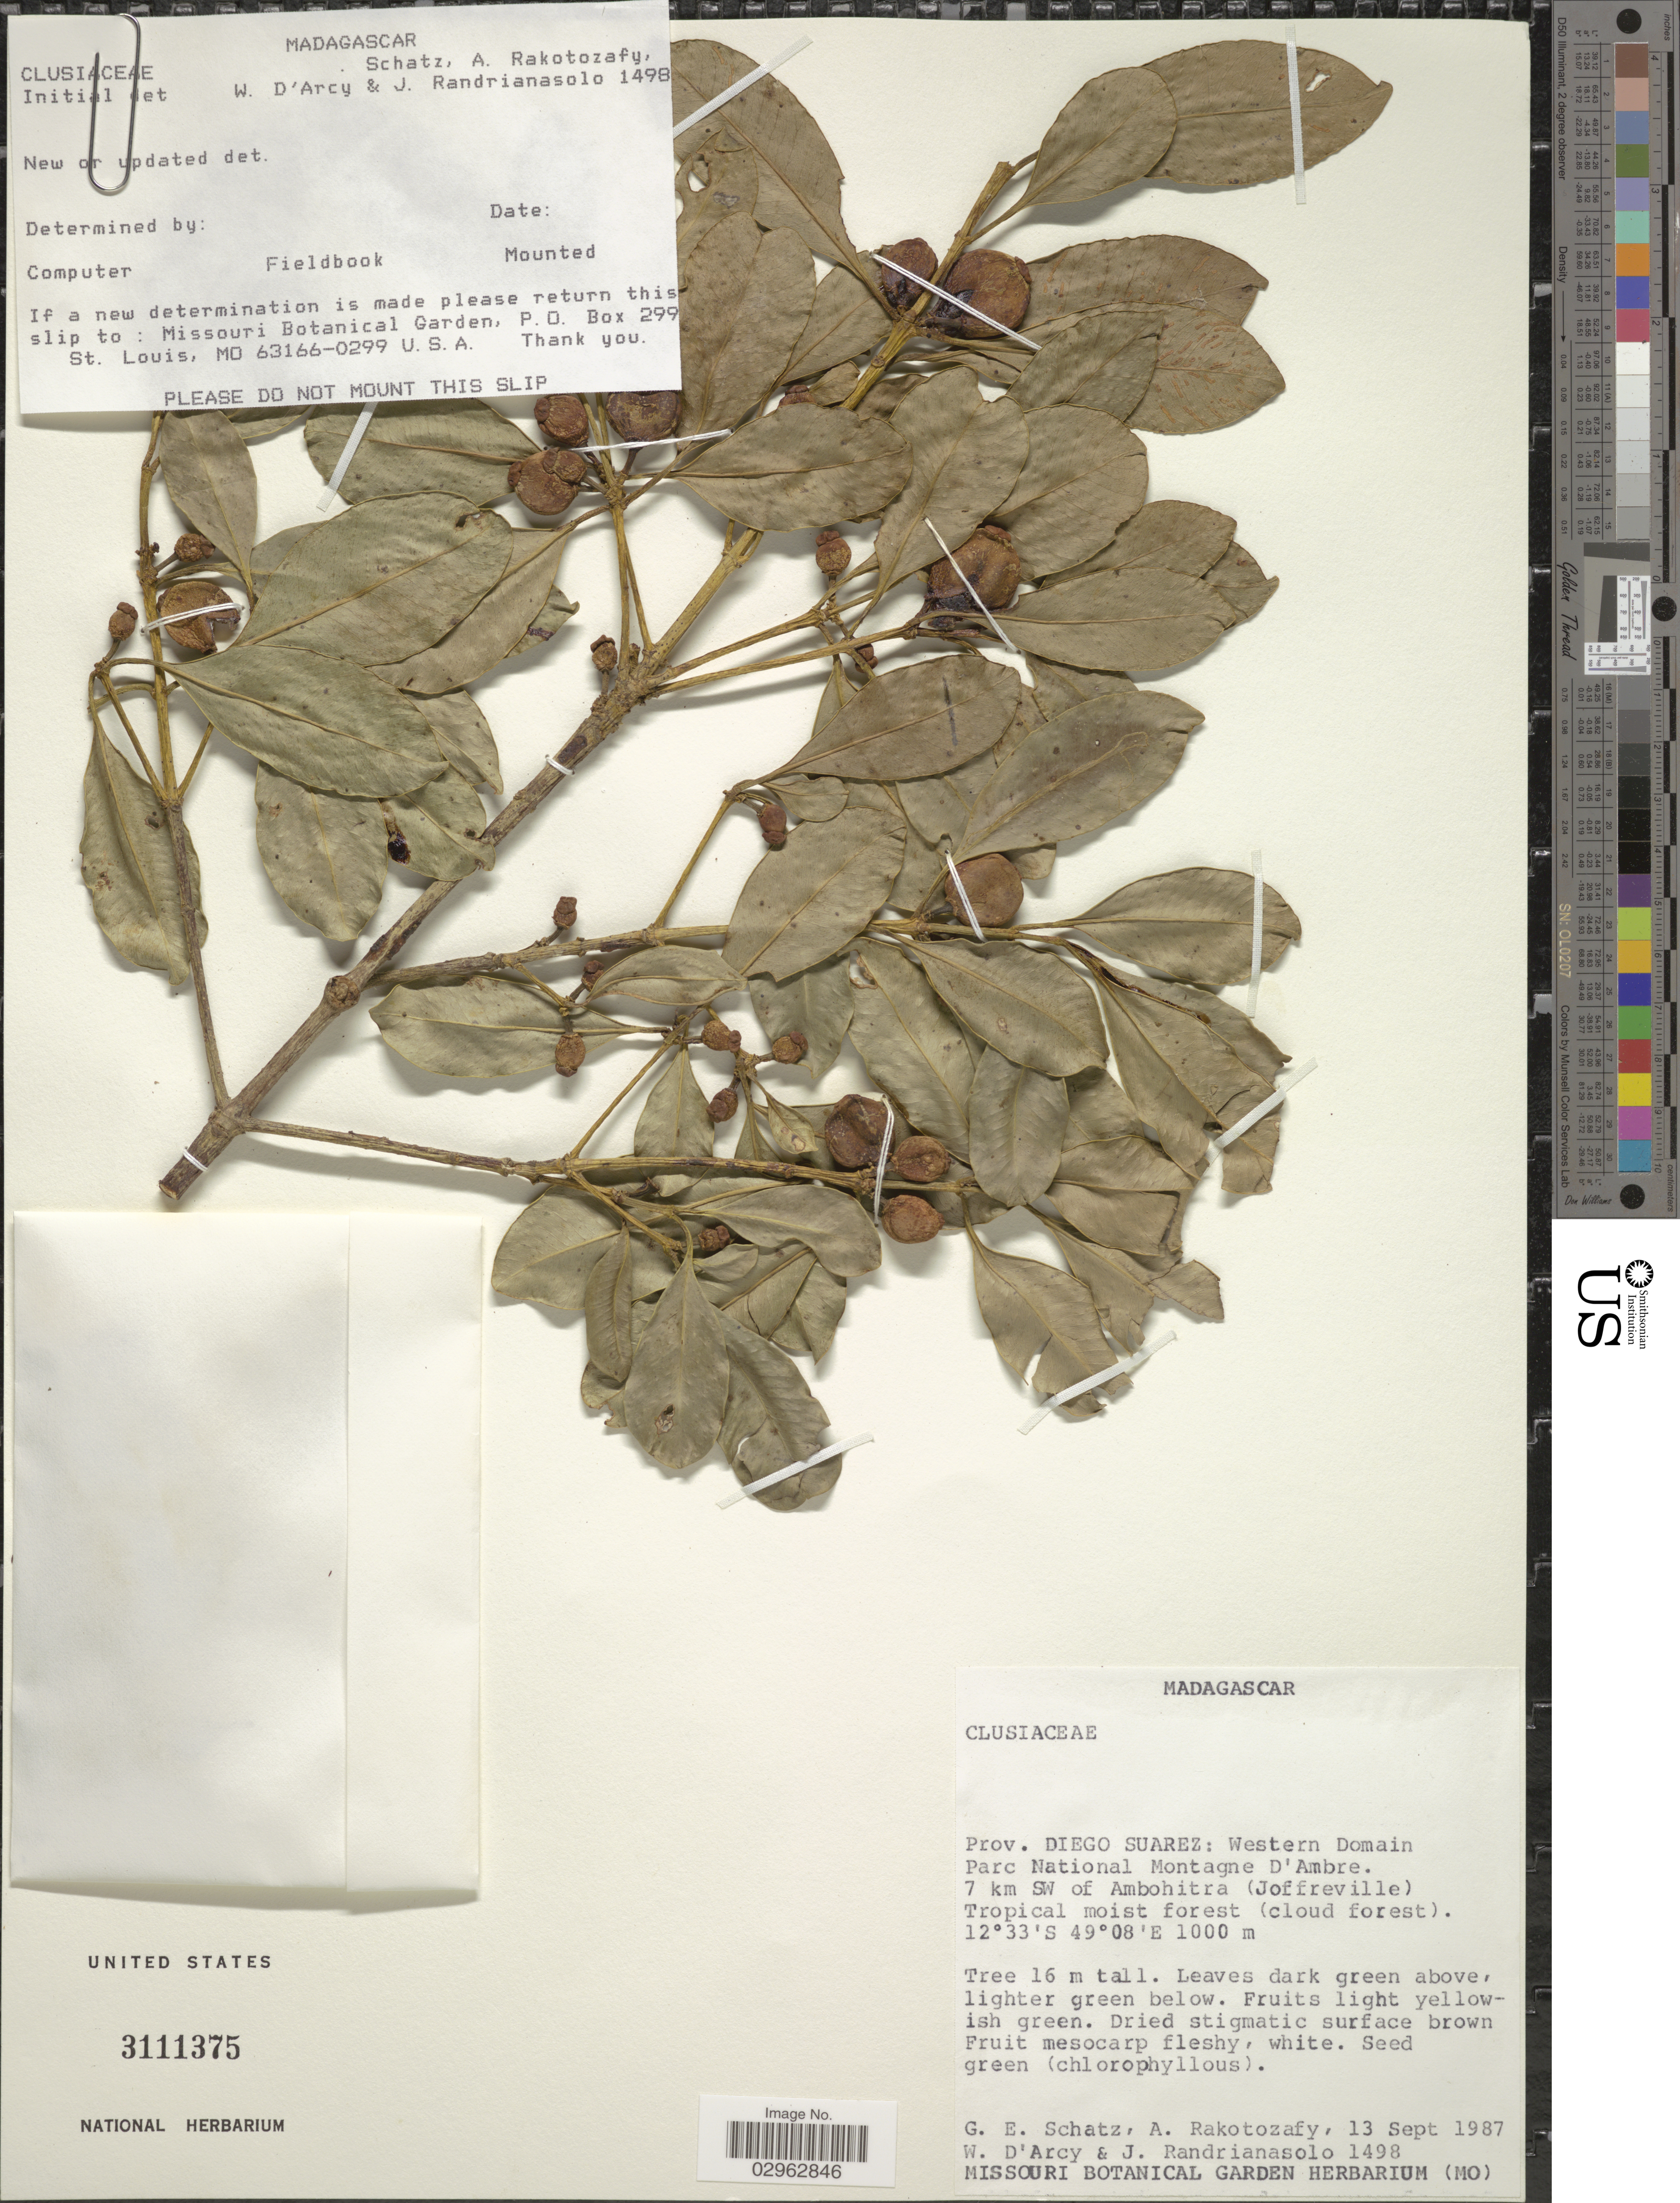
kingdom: Plantae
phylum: Tracheophyta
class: Magnoliopsida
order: Malpighiales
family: Clusiaceae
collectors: G. Schatz, A. Rakotozafy, W. G. D'Arcy & J. Randrianasolo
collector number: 1498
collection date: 1987-09-13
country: Madagascar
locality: Prov. Diego Suarez: Western Domain Parc National Montagne D'Ambre. 7 km SW of Ambohitra (Joffreville).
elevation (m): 1000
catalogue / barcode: US 3111375